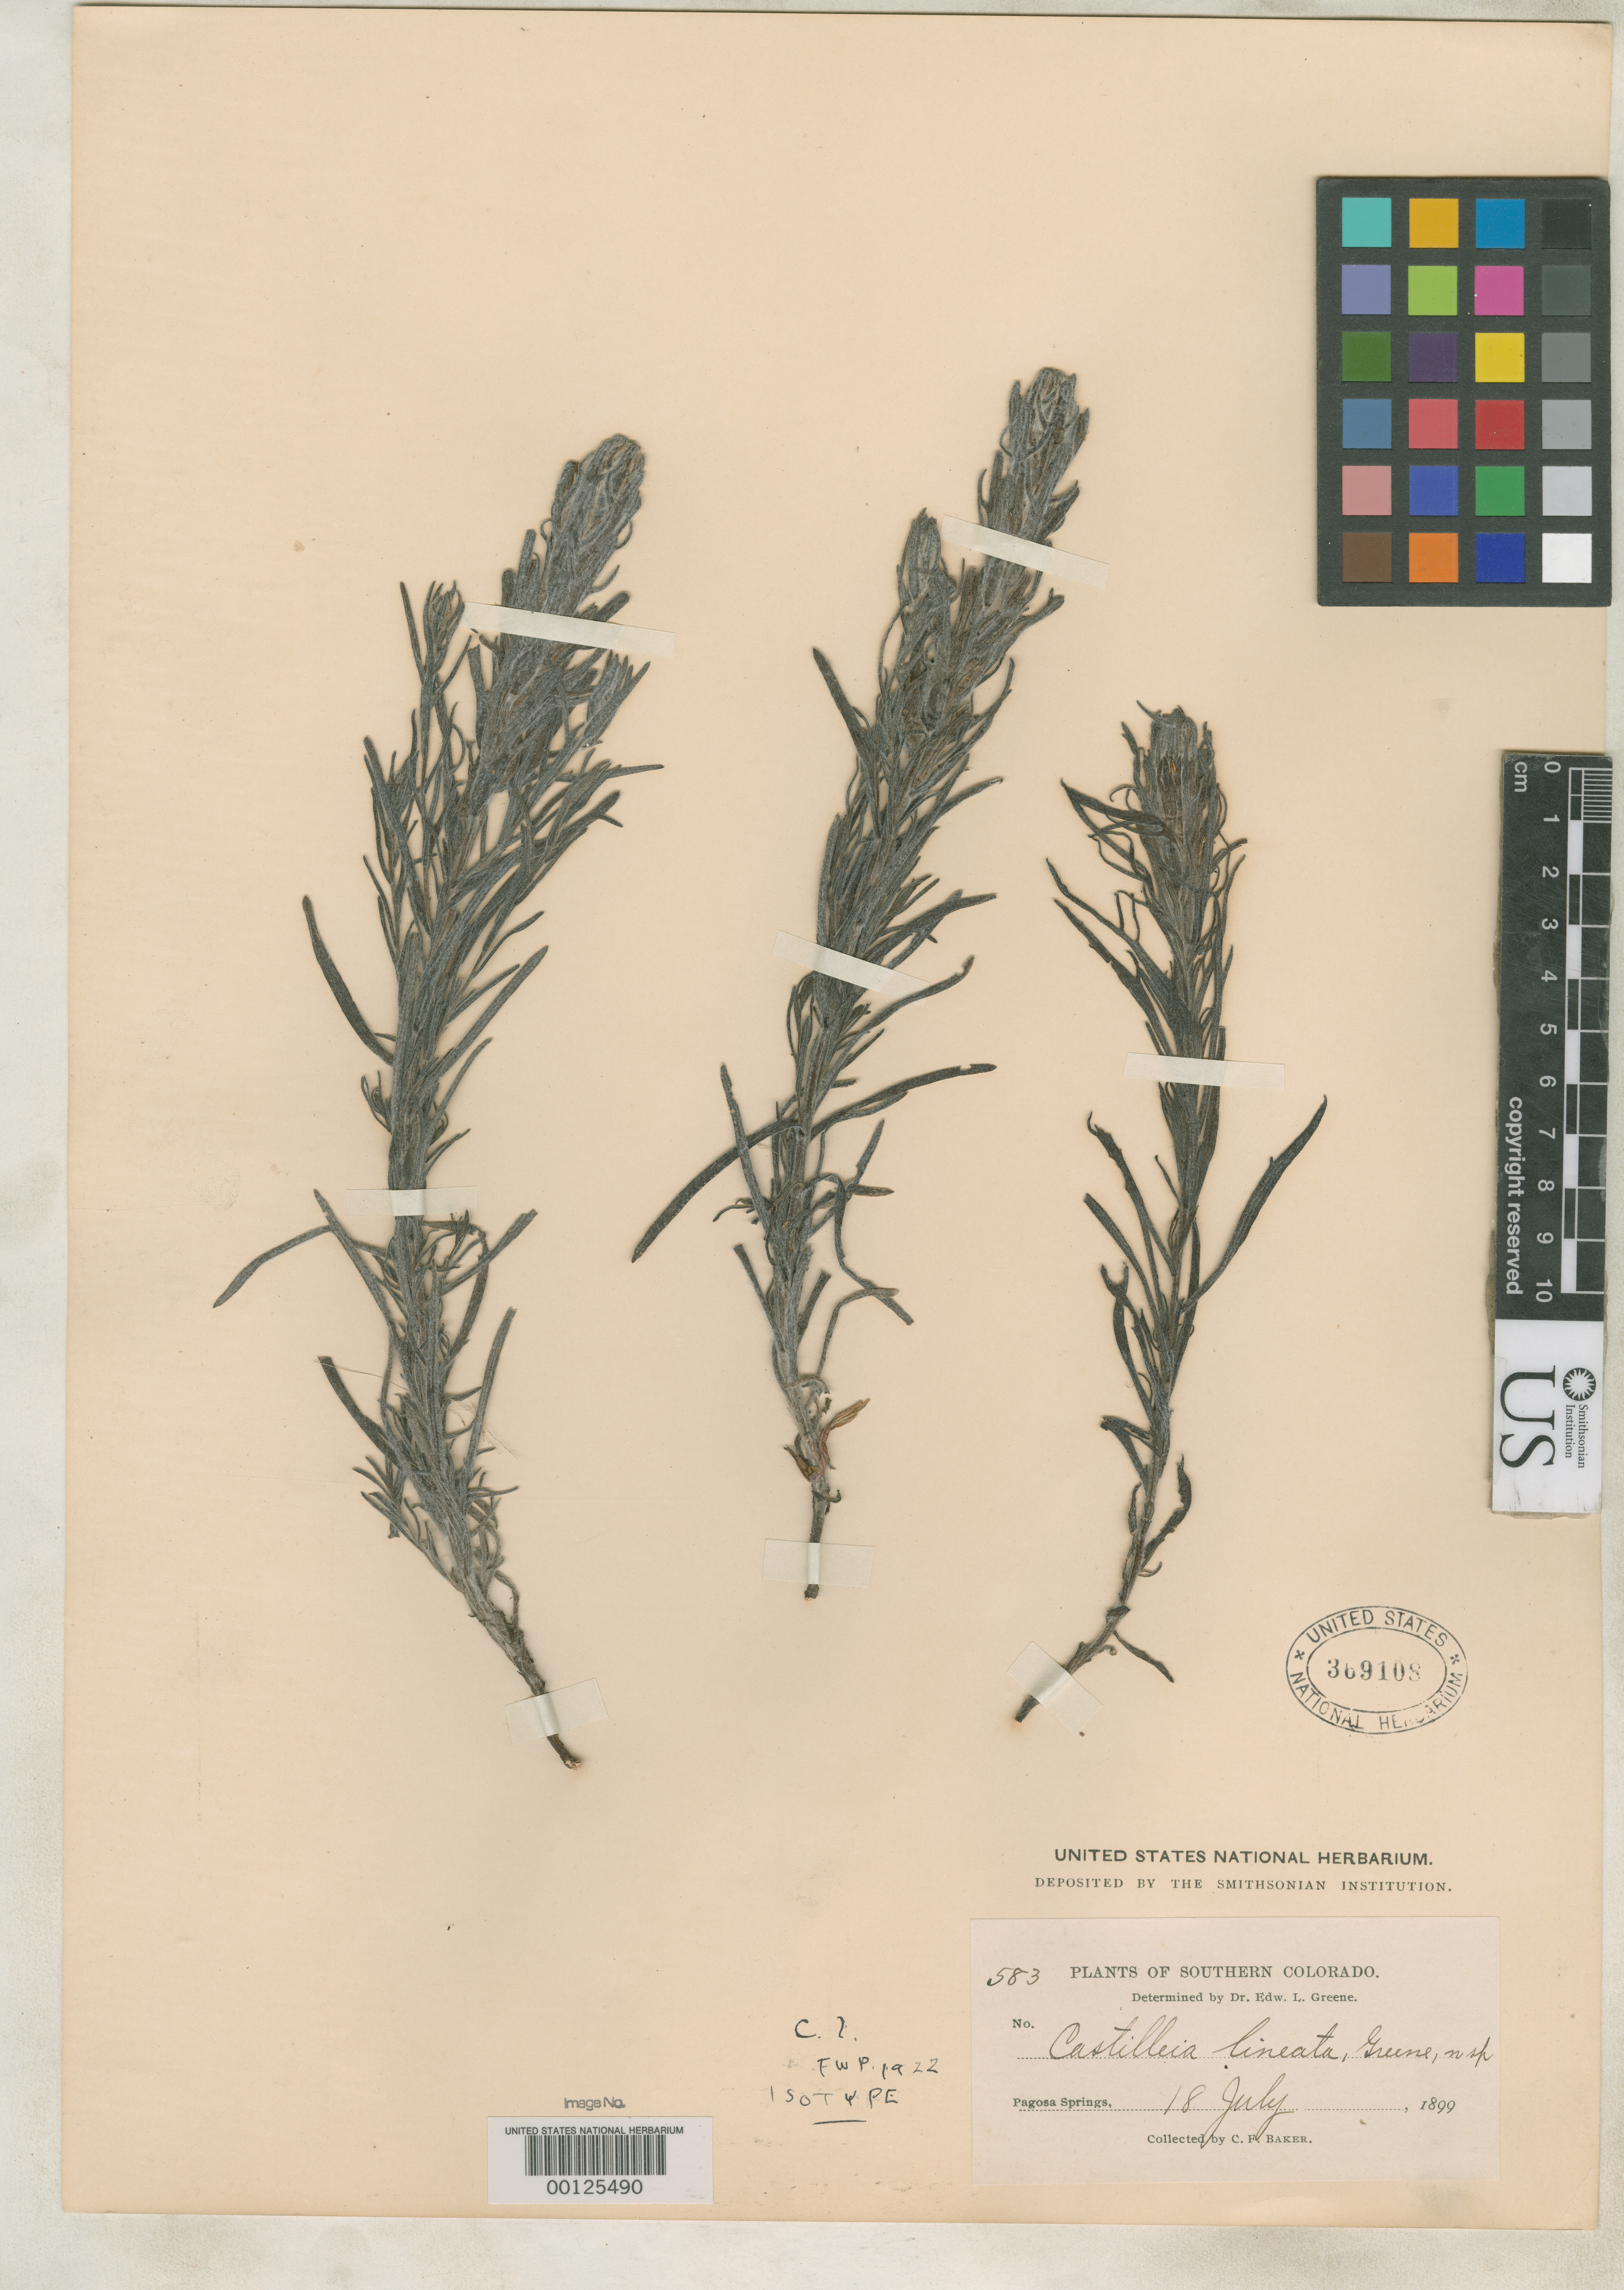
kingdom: Plantae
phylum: Tracheophyta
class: Magnoliopsida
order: Lamiales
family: Orobanchaceae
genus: Castilleja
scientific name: Castilleja lineata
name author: Greene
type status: Isotype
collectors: C. F. Baker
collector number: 583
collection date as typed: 18 Jul 1899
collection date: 1899-07-18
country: United States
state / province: Colorado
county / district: Archuleta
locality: Pagosa Springs.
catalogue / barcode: US 369108